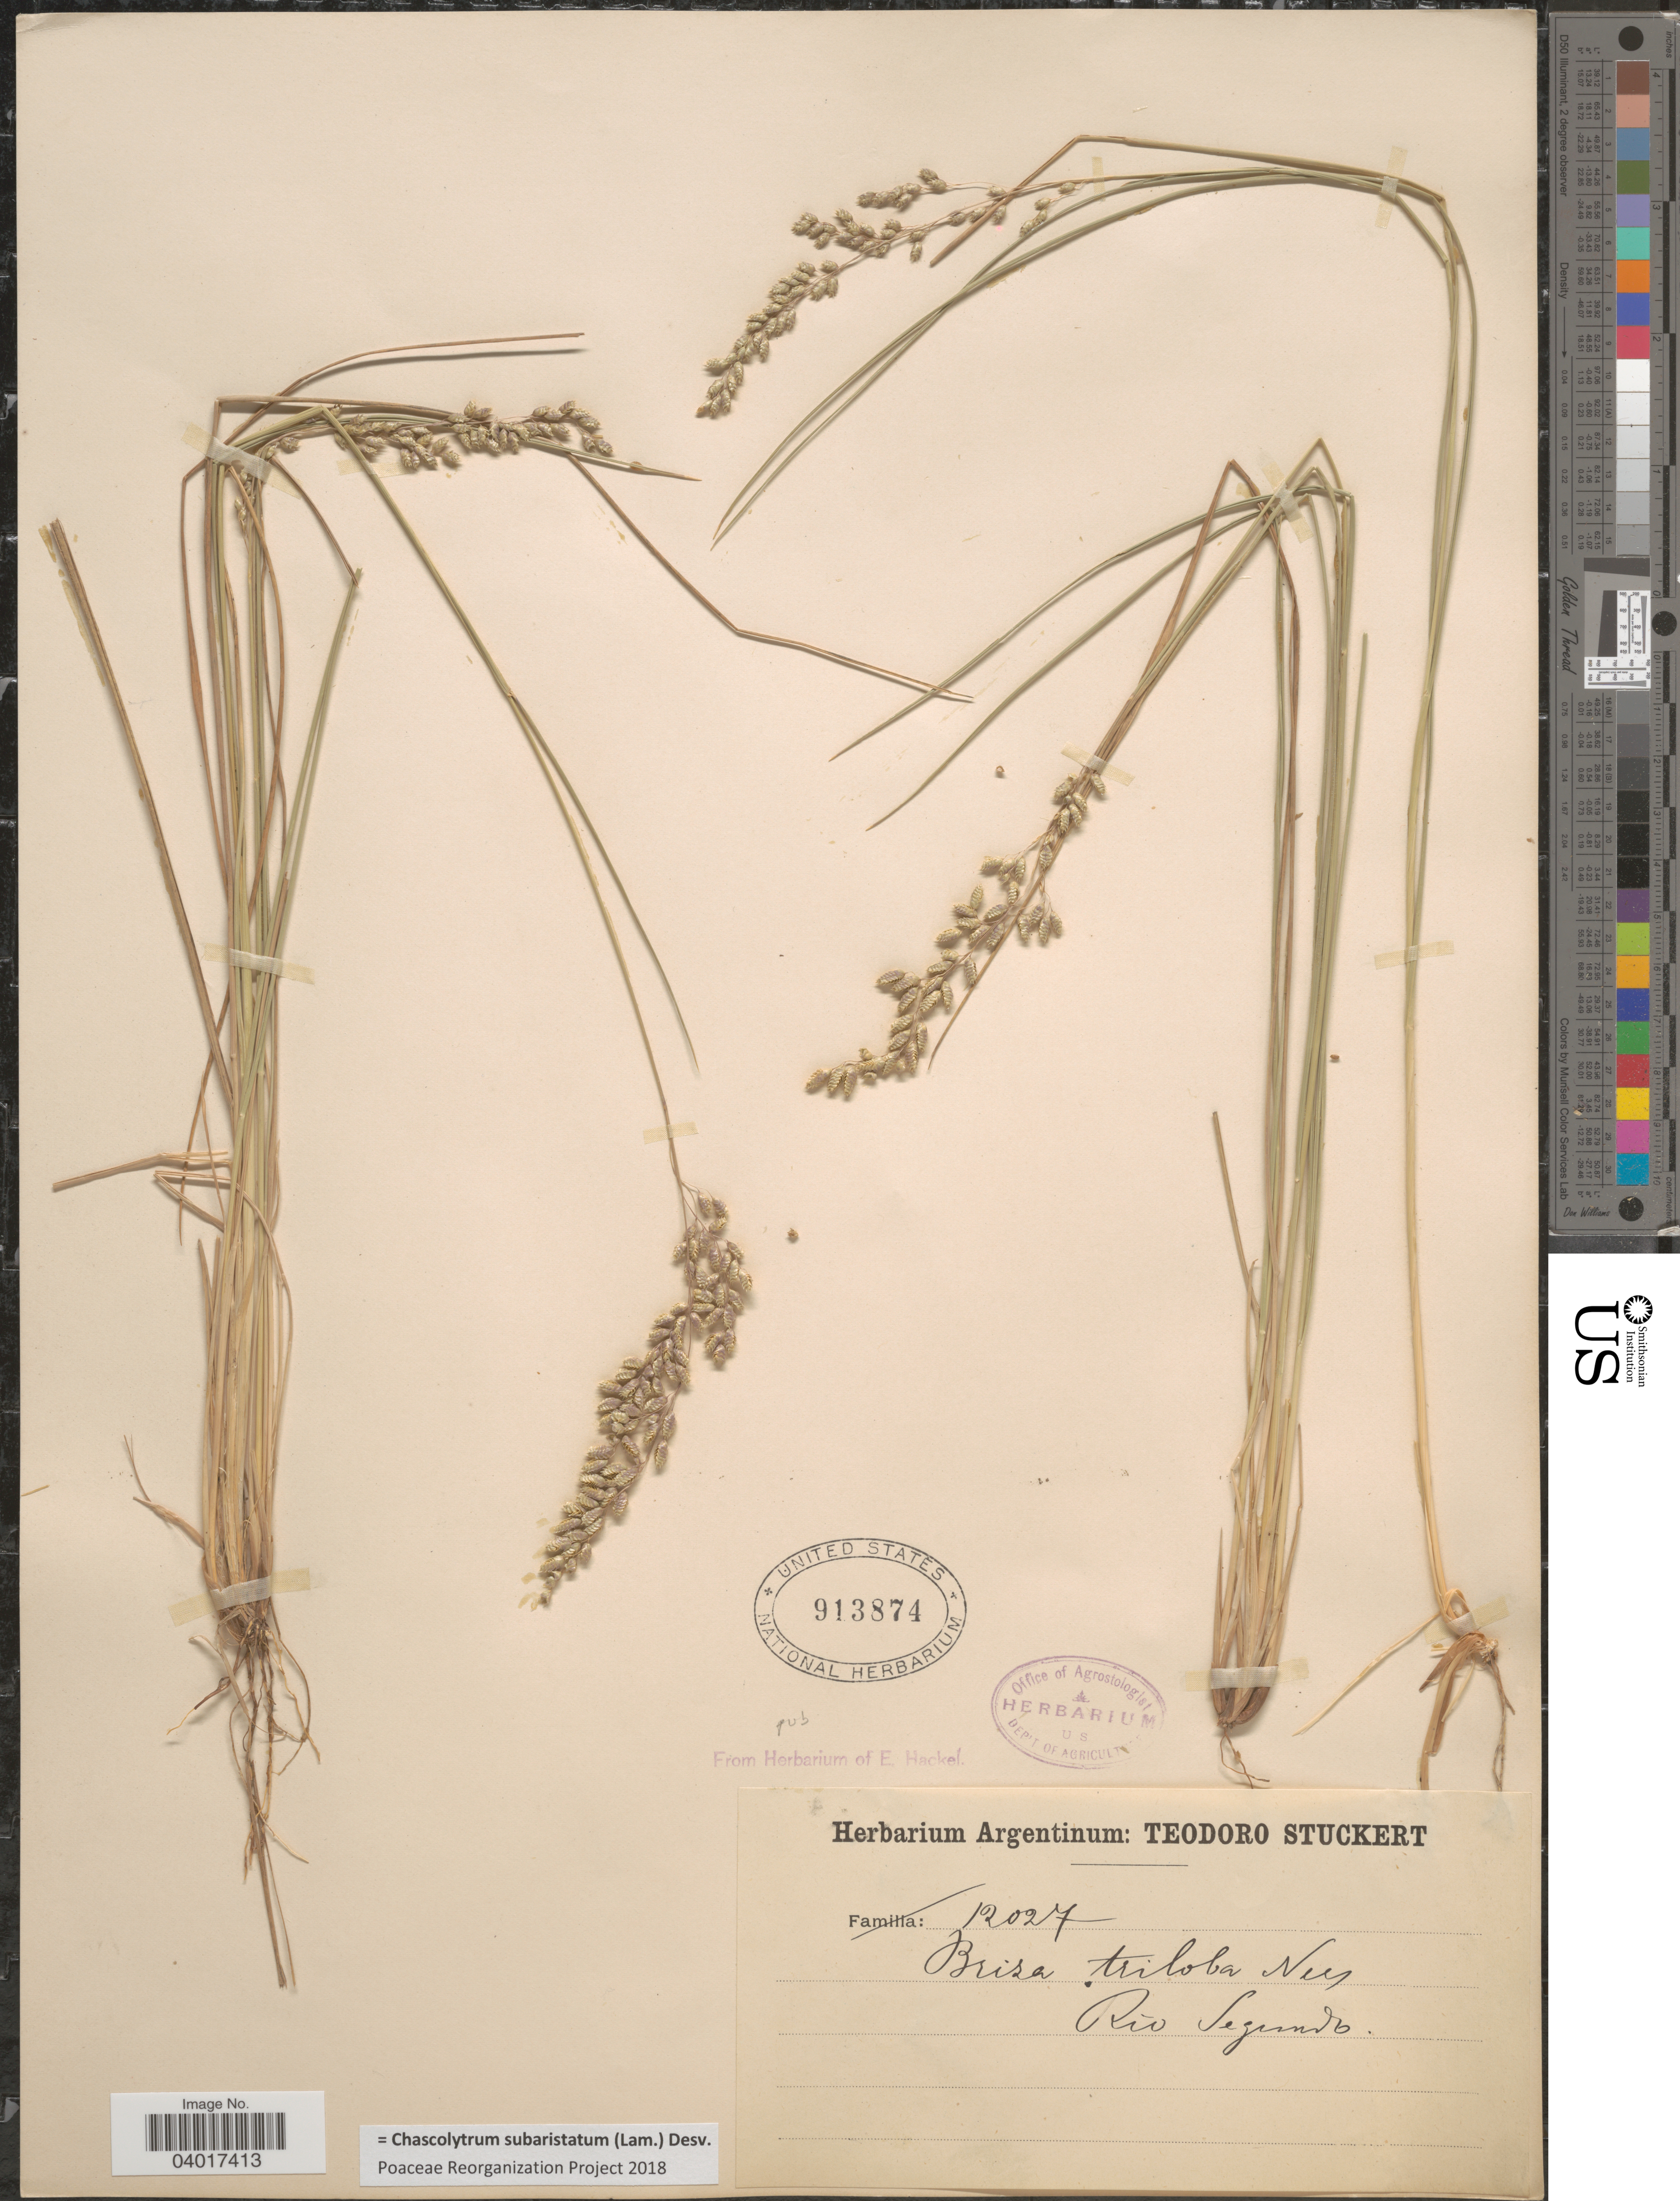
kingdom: Plantae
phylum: Tracheophyta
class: Liliopsida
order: Poales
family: Poaceae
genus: Chascolytrum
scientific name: Chascolytrum subaristatum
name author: (Lam.) Desv.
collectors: T. Stuckert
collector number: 12027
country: Argentina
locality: Río Segundo.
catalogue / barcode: US 913874